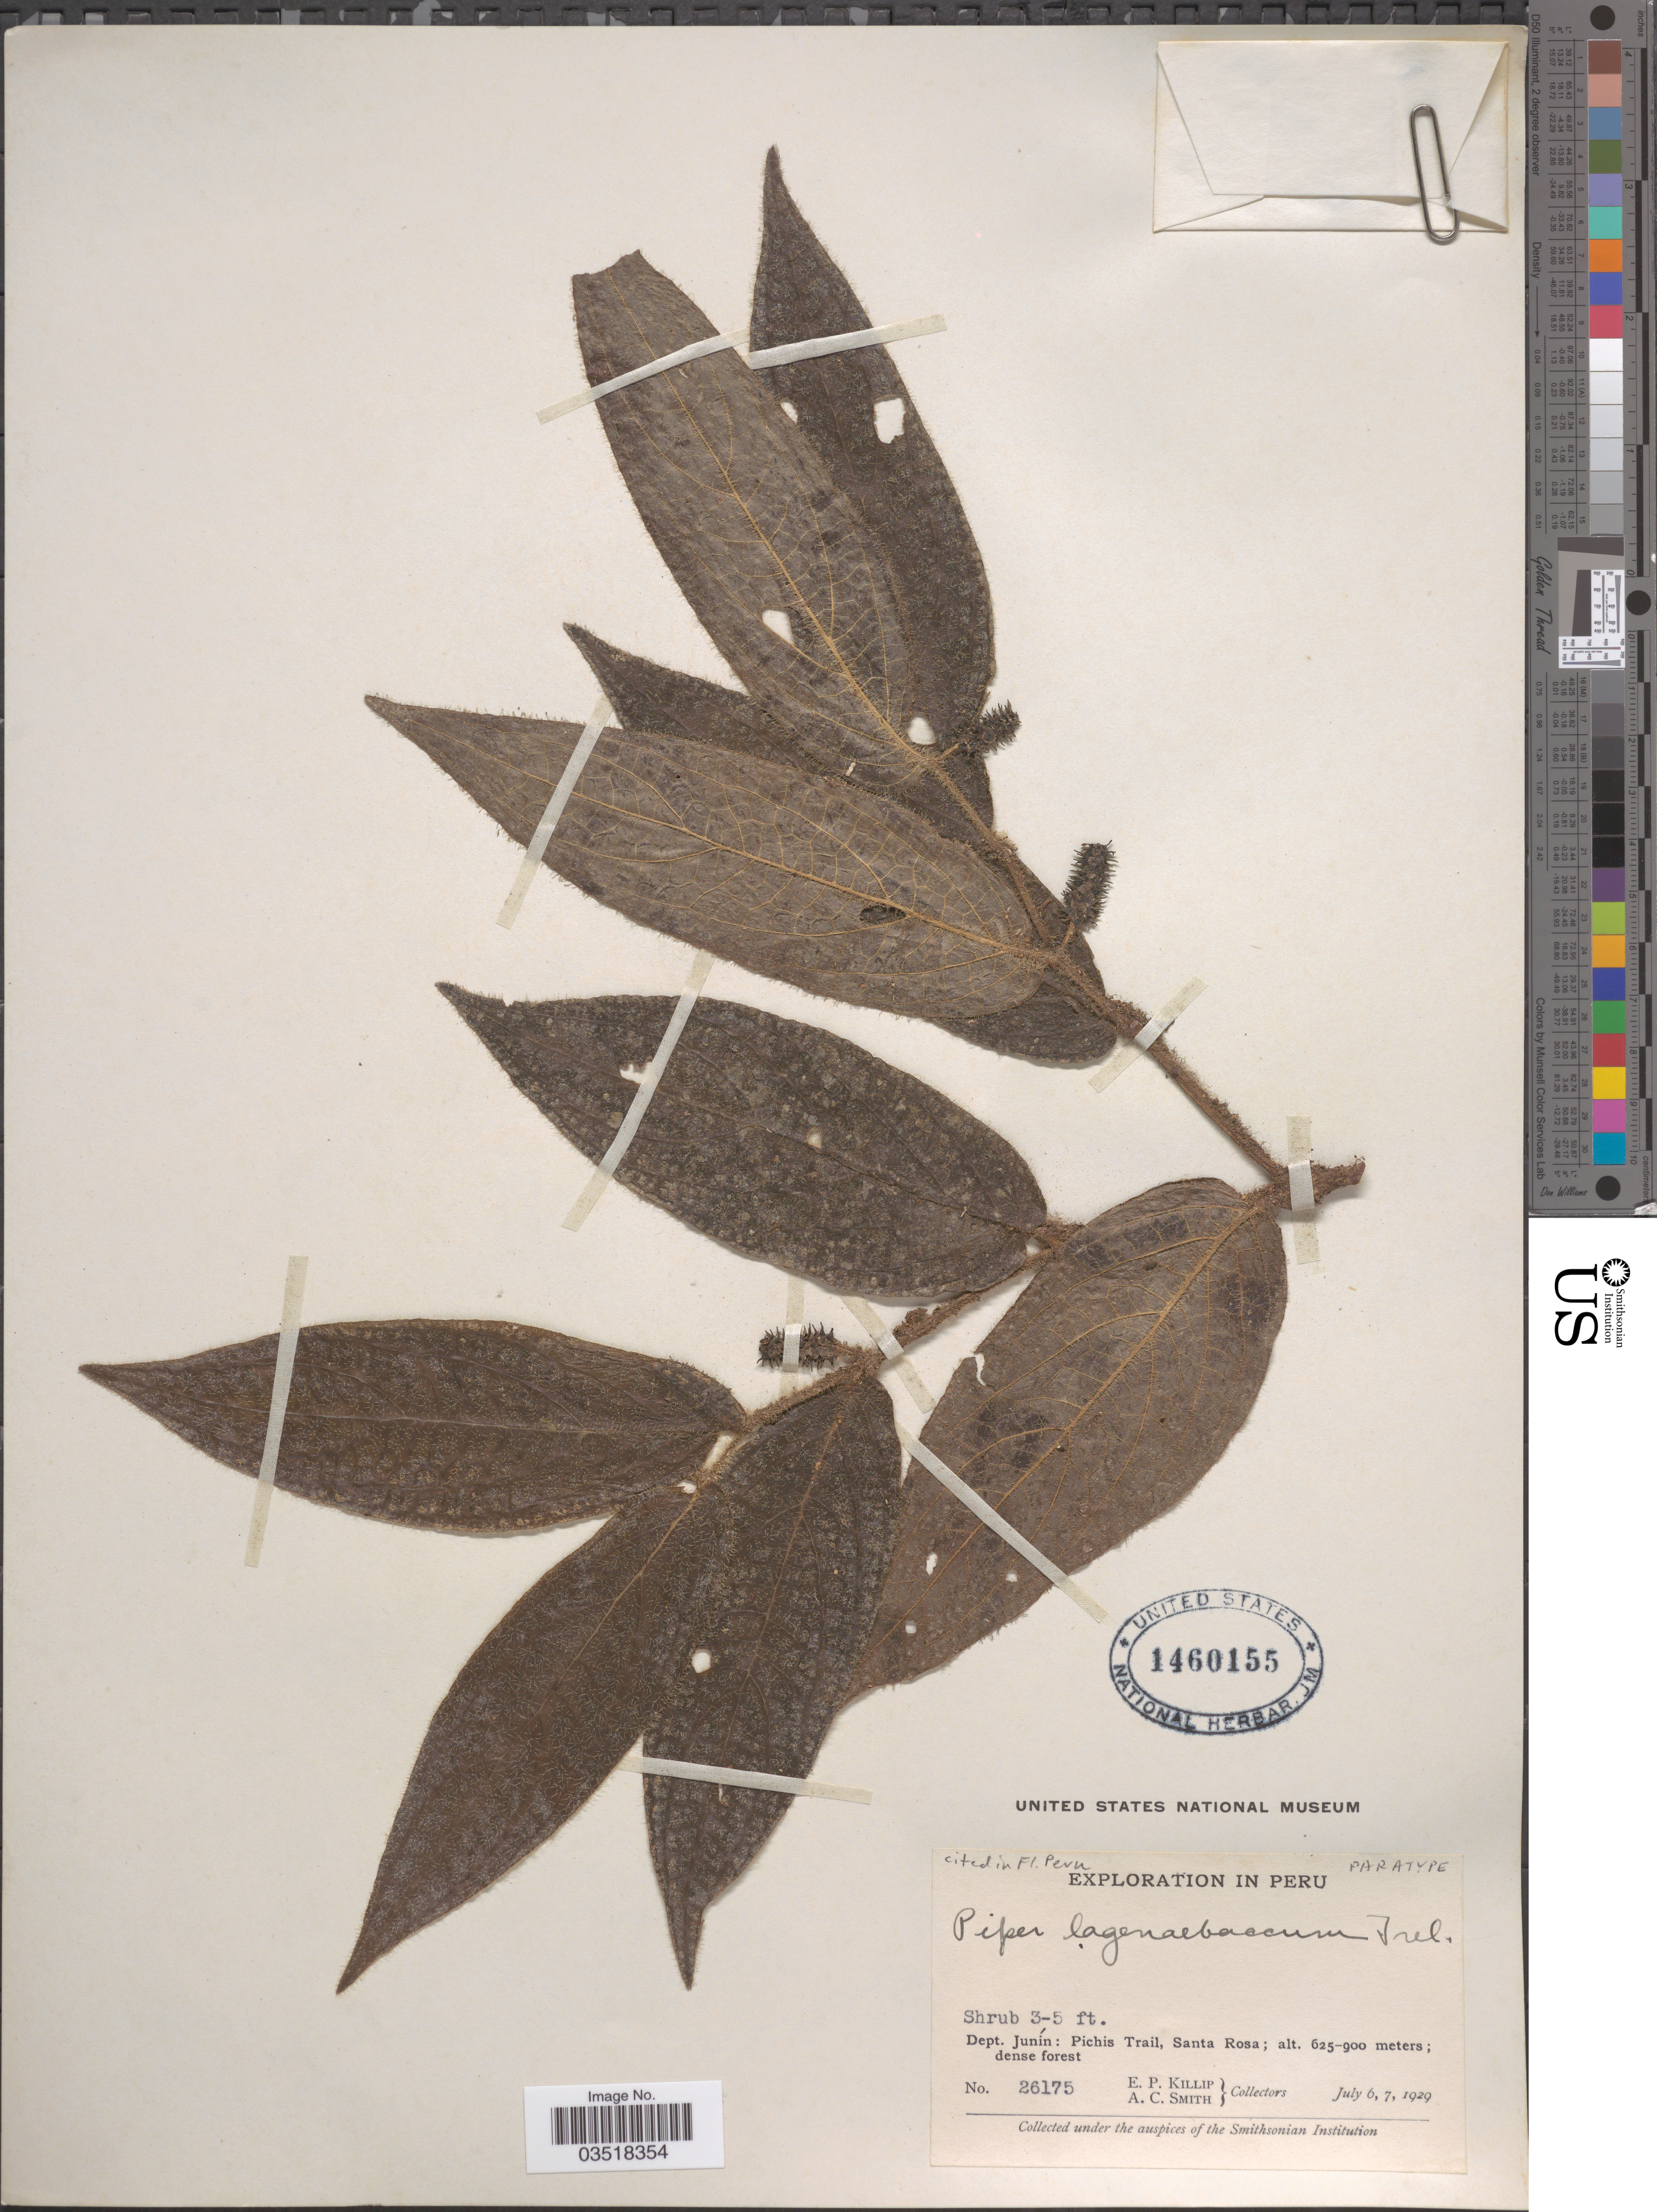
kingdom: Plantae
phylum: Tracheophyta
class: Magnoliopsida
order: Piperales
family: Piperaceae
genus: Piper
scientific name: Piper lagenaebaccum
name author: Trel. in J.F. Macbr.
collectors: E. P. Killip & A. C. Smith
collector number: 26175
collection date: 1929-07-06/1929-07-07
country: Peru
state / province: Junín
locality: Dept. Junín: Pichis Trail, Santa Rosa.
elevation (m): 625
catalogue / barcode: US 1460155